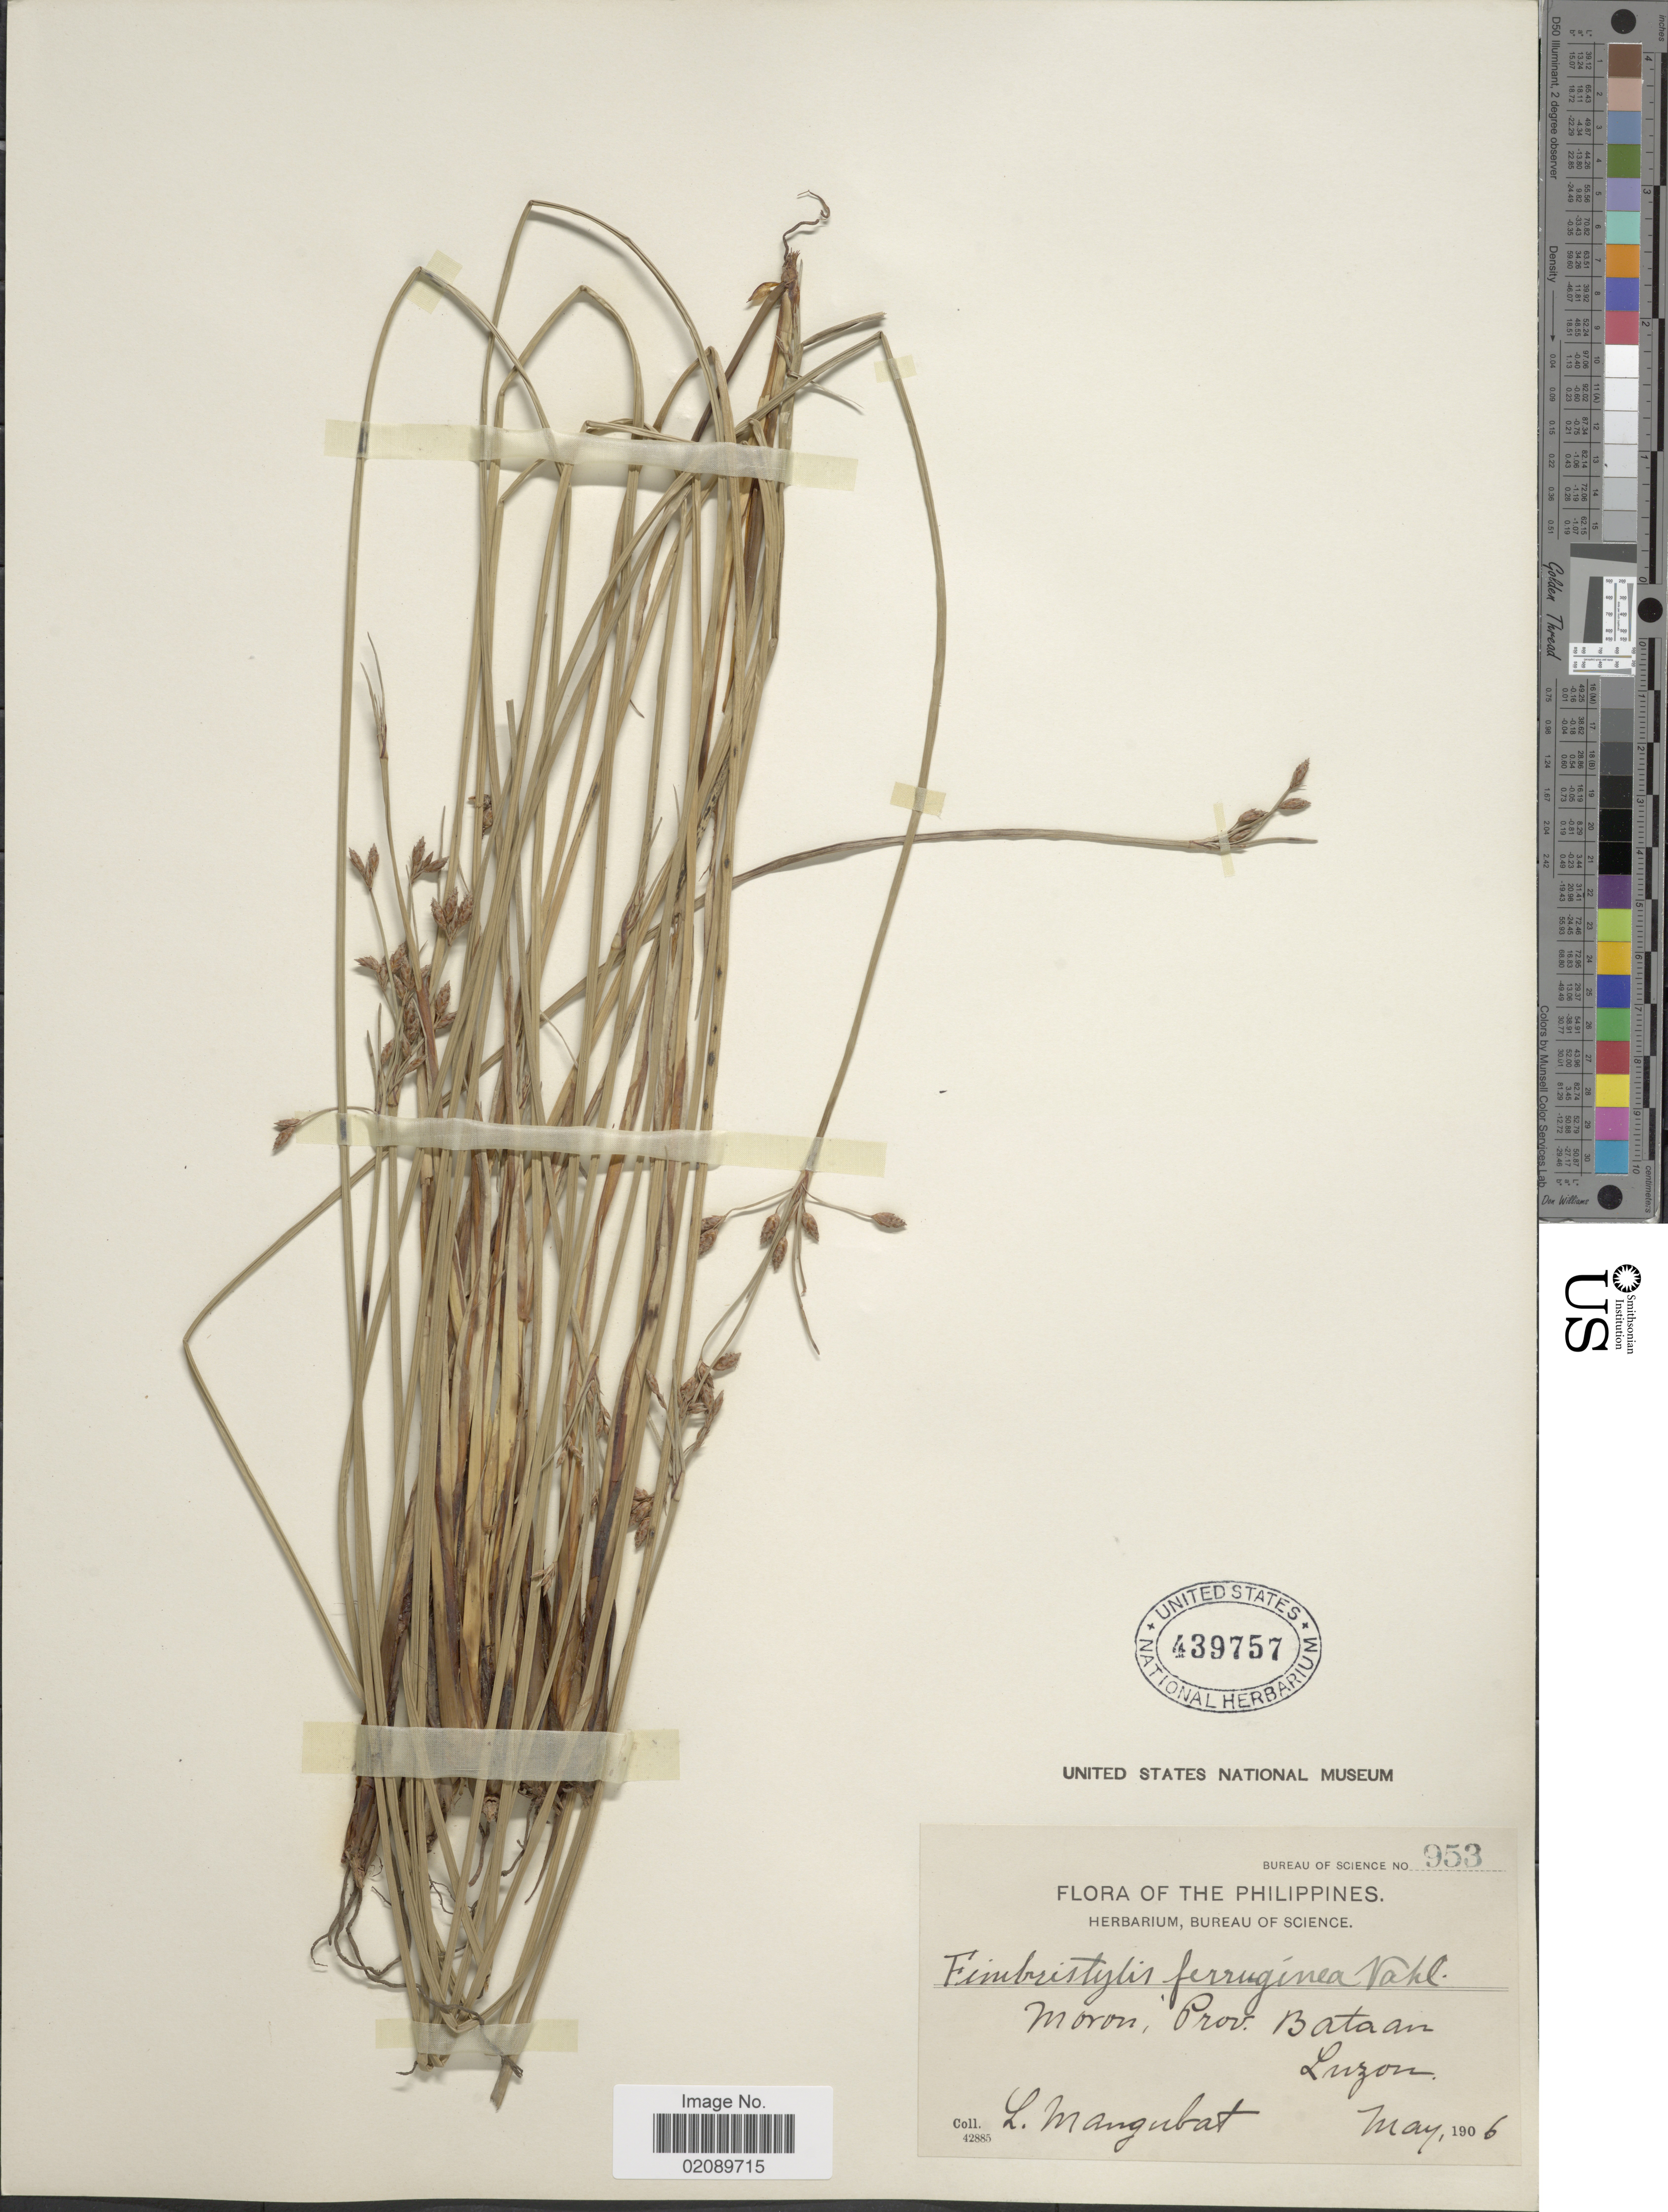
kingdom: Plantae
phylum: Tracheophyta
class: Liliopsida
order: Poales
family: Cyperaceae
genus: Fimbristylis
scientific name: Fimbristylis ferruginea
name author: (L.) Vahl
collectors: L. Mangubat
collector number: Bureau of Science 953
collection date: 1906-05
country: Philippines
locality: Moron, Prov. Bataan, Luzon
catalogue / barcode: US 439757